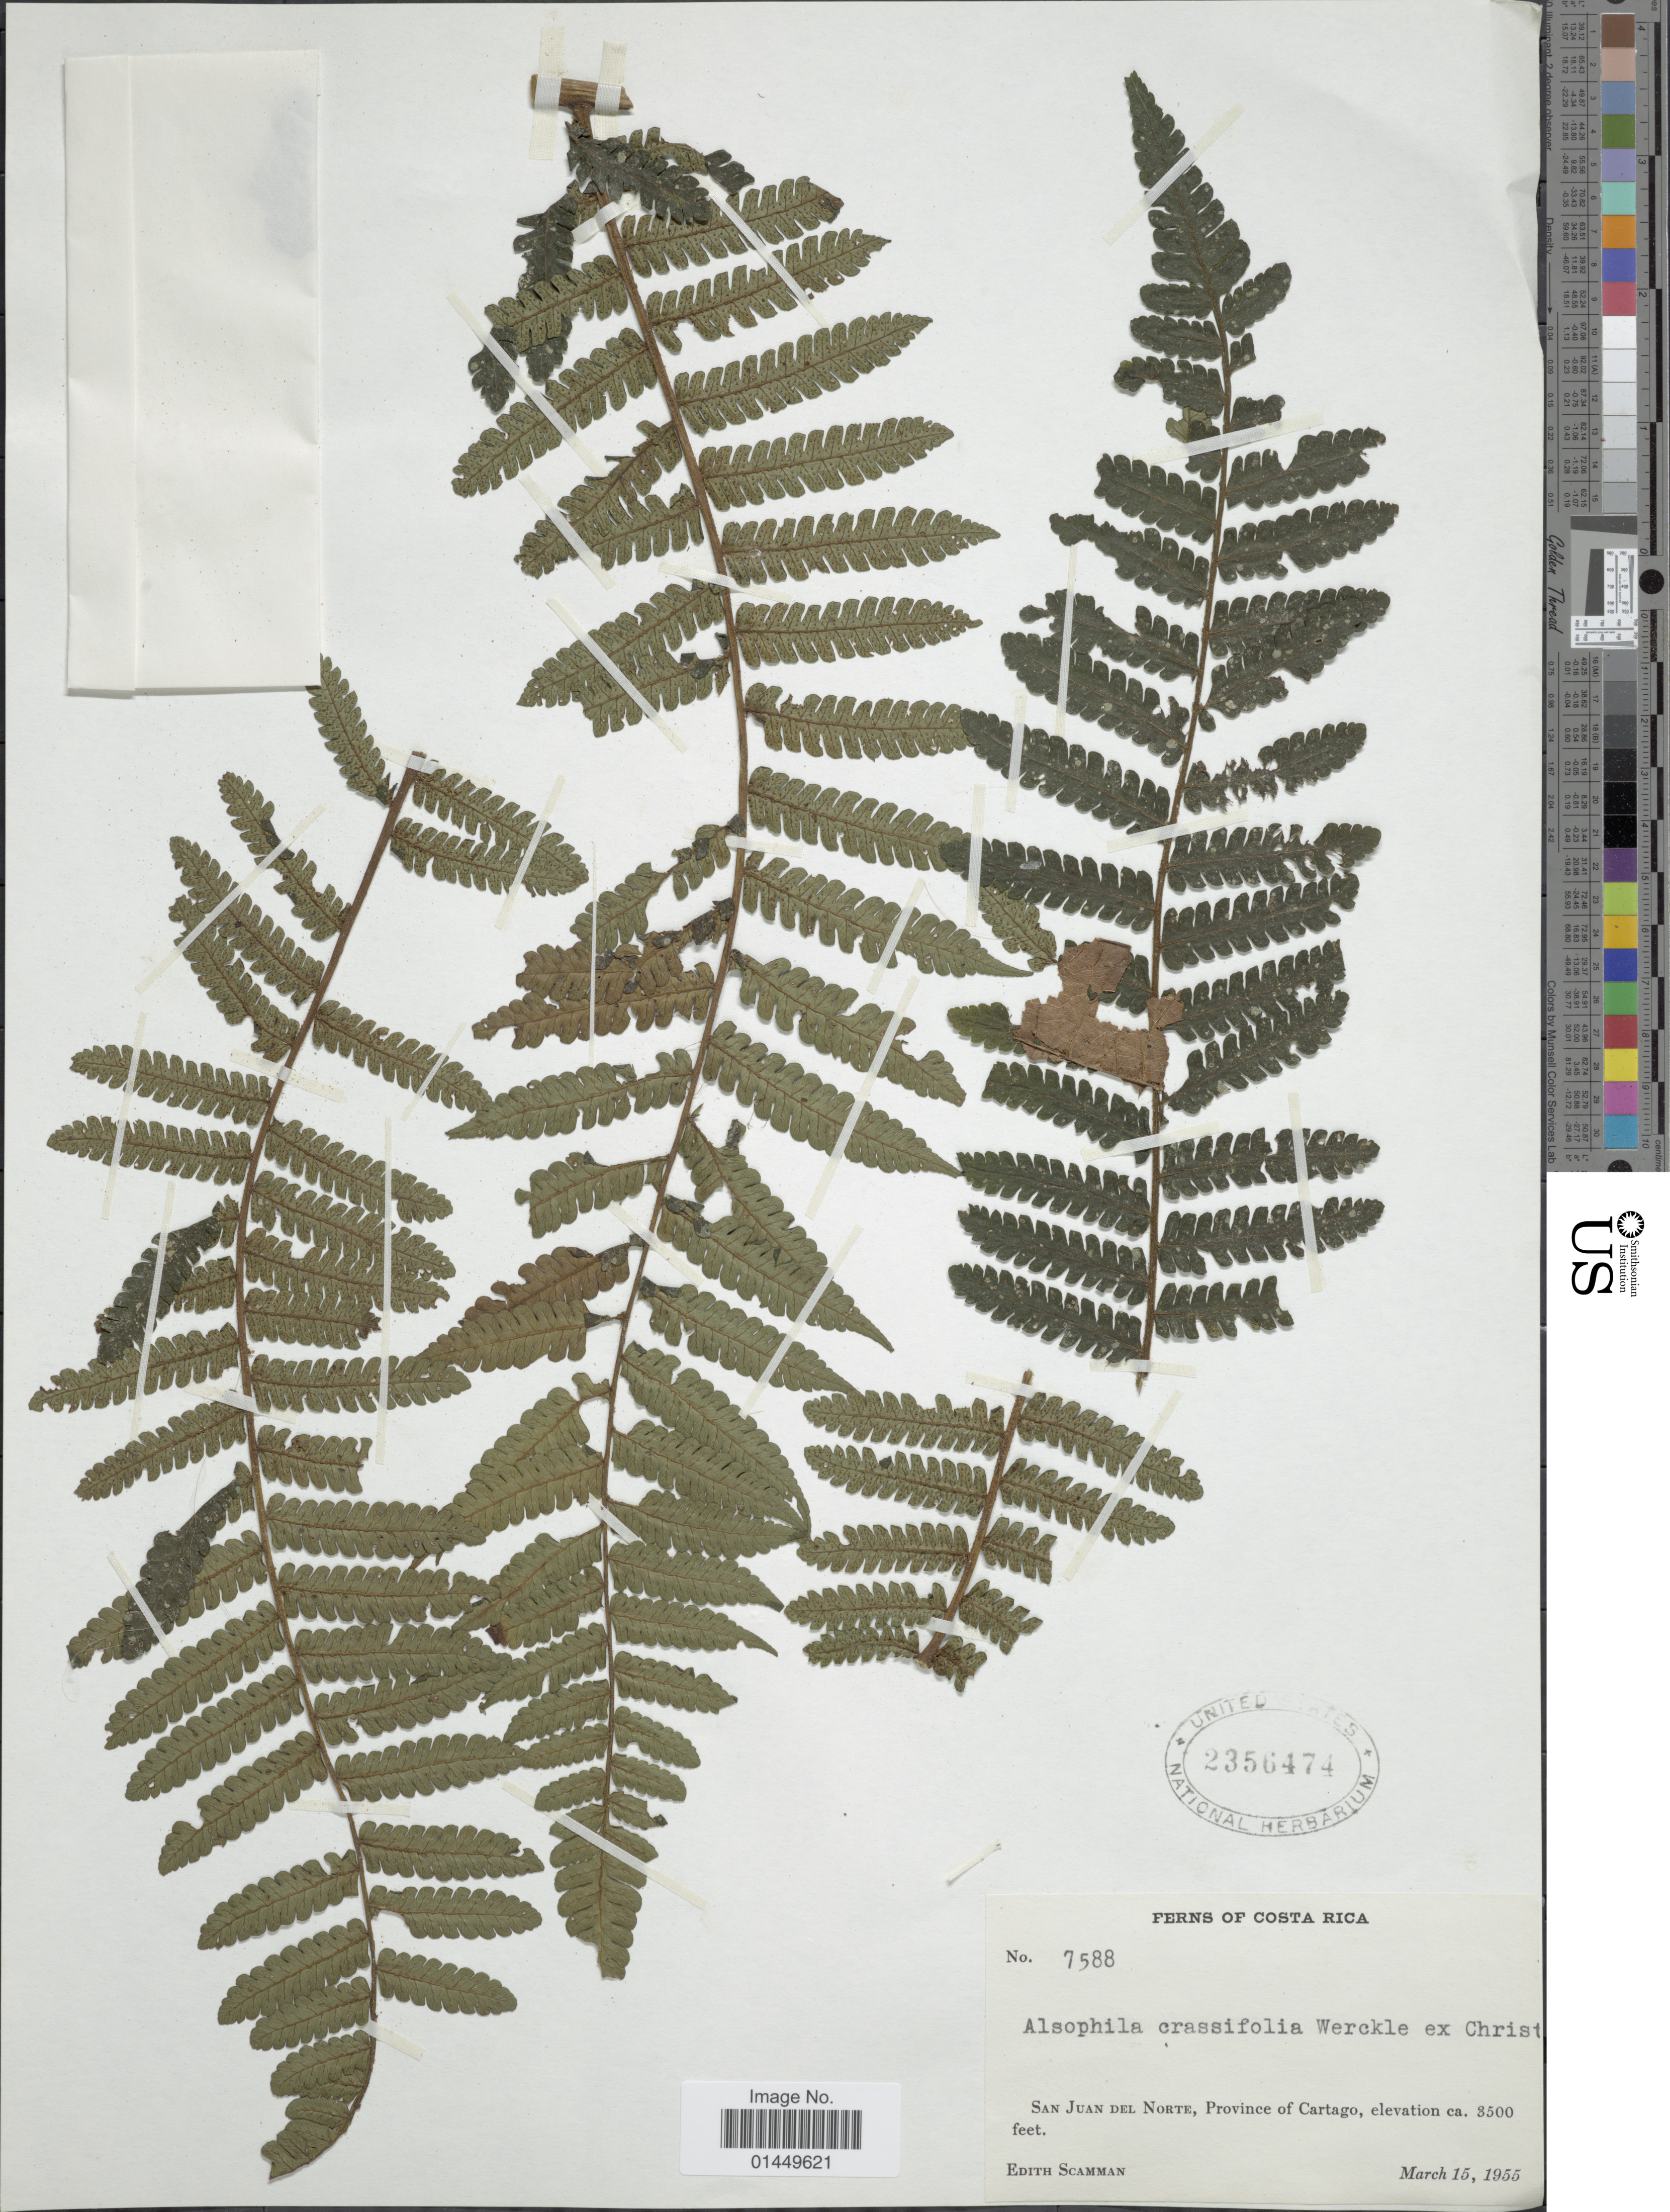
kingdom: Plantae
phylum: Tracheophyta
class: Polypodiopsida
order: Cyatheales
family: Cyatheaceae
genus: Cyathea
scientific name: Cyathea schiedeana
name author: (C. Presl) Domin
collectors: E. Scamman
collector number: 7588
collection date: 1955-03-15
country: Costa Rica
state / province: Cartago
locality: San Juan Del Norte, Province of Cartago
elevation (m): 1067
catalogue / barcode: US 2356474